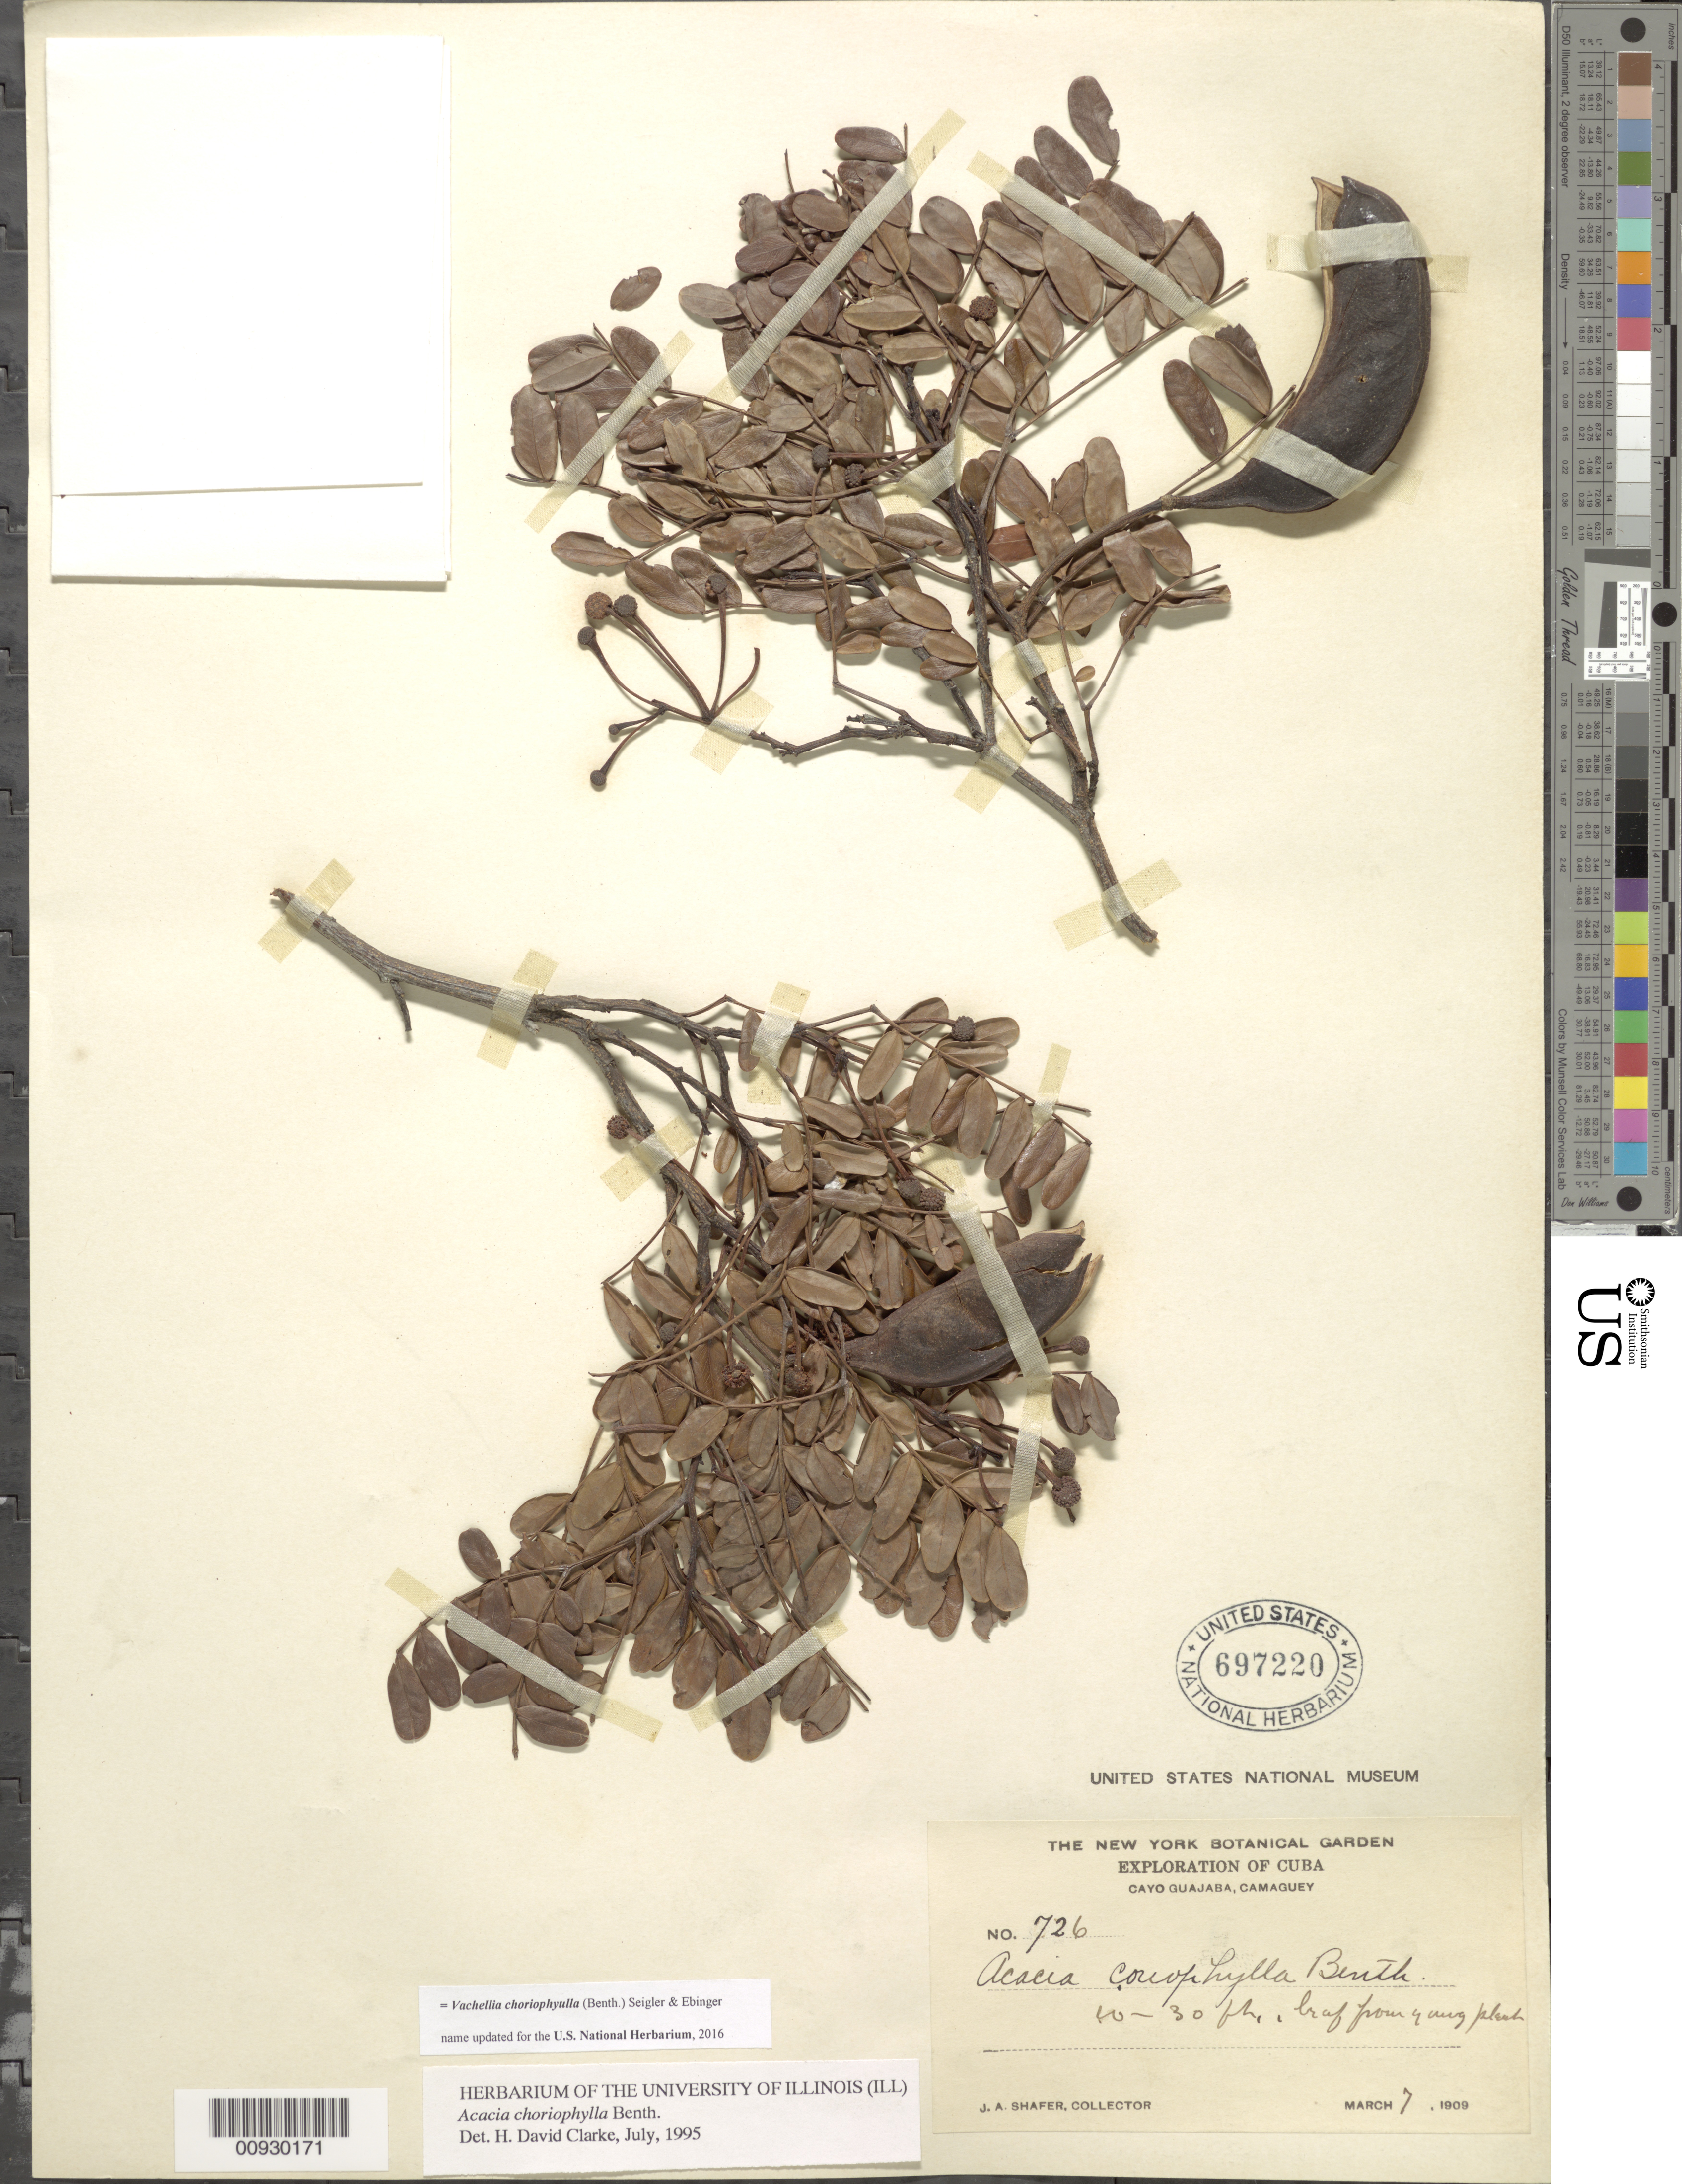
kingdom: Plantae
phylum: Tracheophyta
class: Magnoliopsida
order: Fabales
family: Fabaceae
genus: Vachellia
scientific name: Vachellia choriophylla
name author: (Benth.) Seigler & Ebinger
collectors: J. A. Shafer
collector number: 726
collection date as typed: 07 Mar 1909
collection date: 1909-03-07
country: Cuba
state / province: Camagüey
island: Cuba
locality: Cayo Guajaba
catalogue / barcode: US 697220